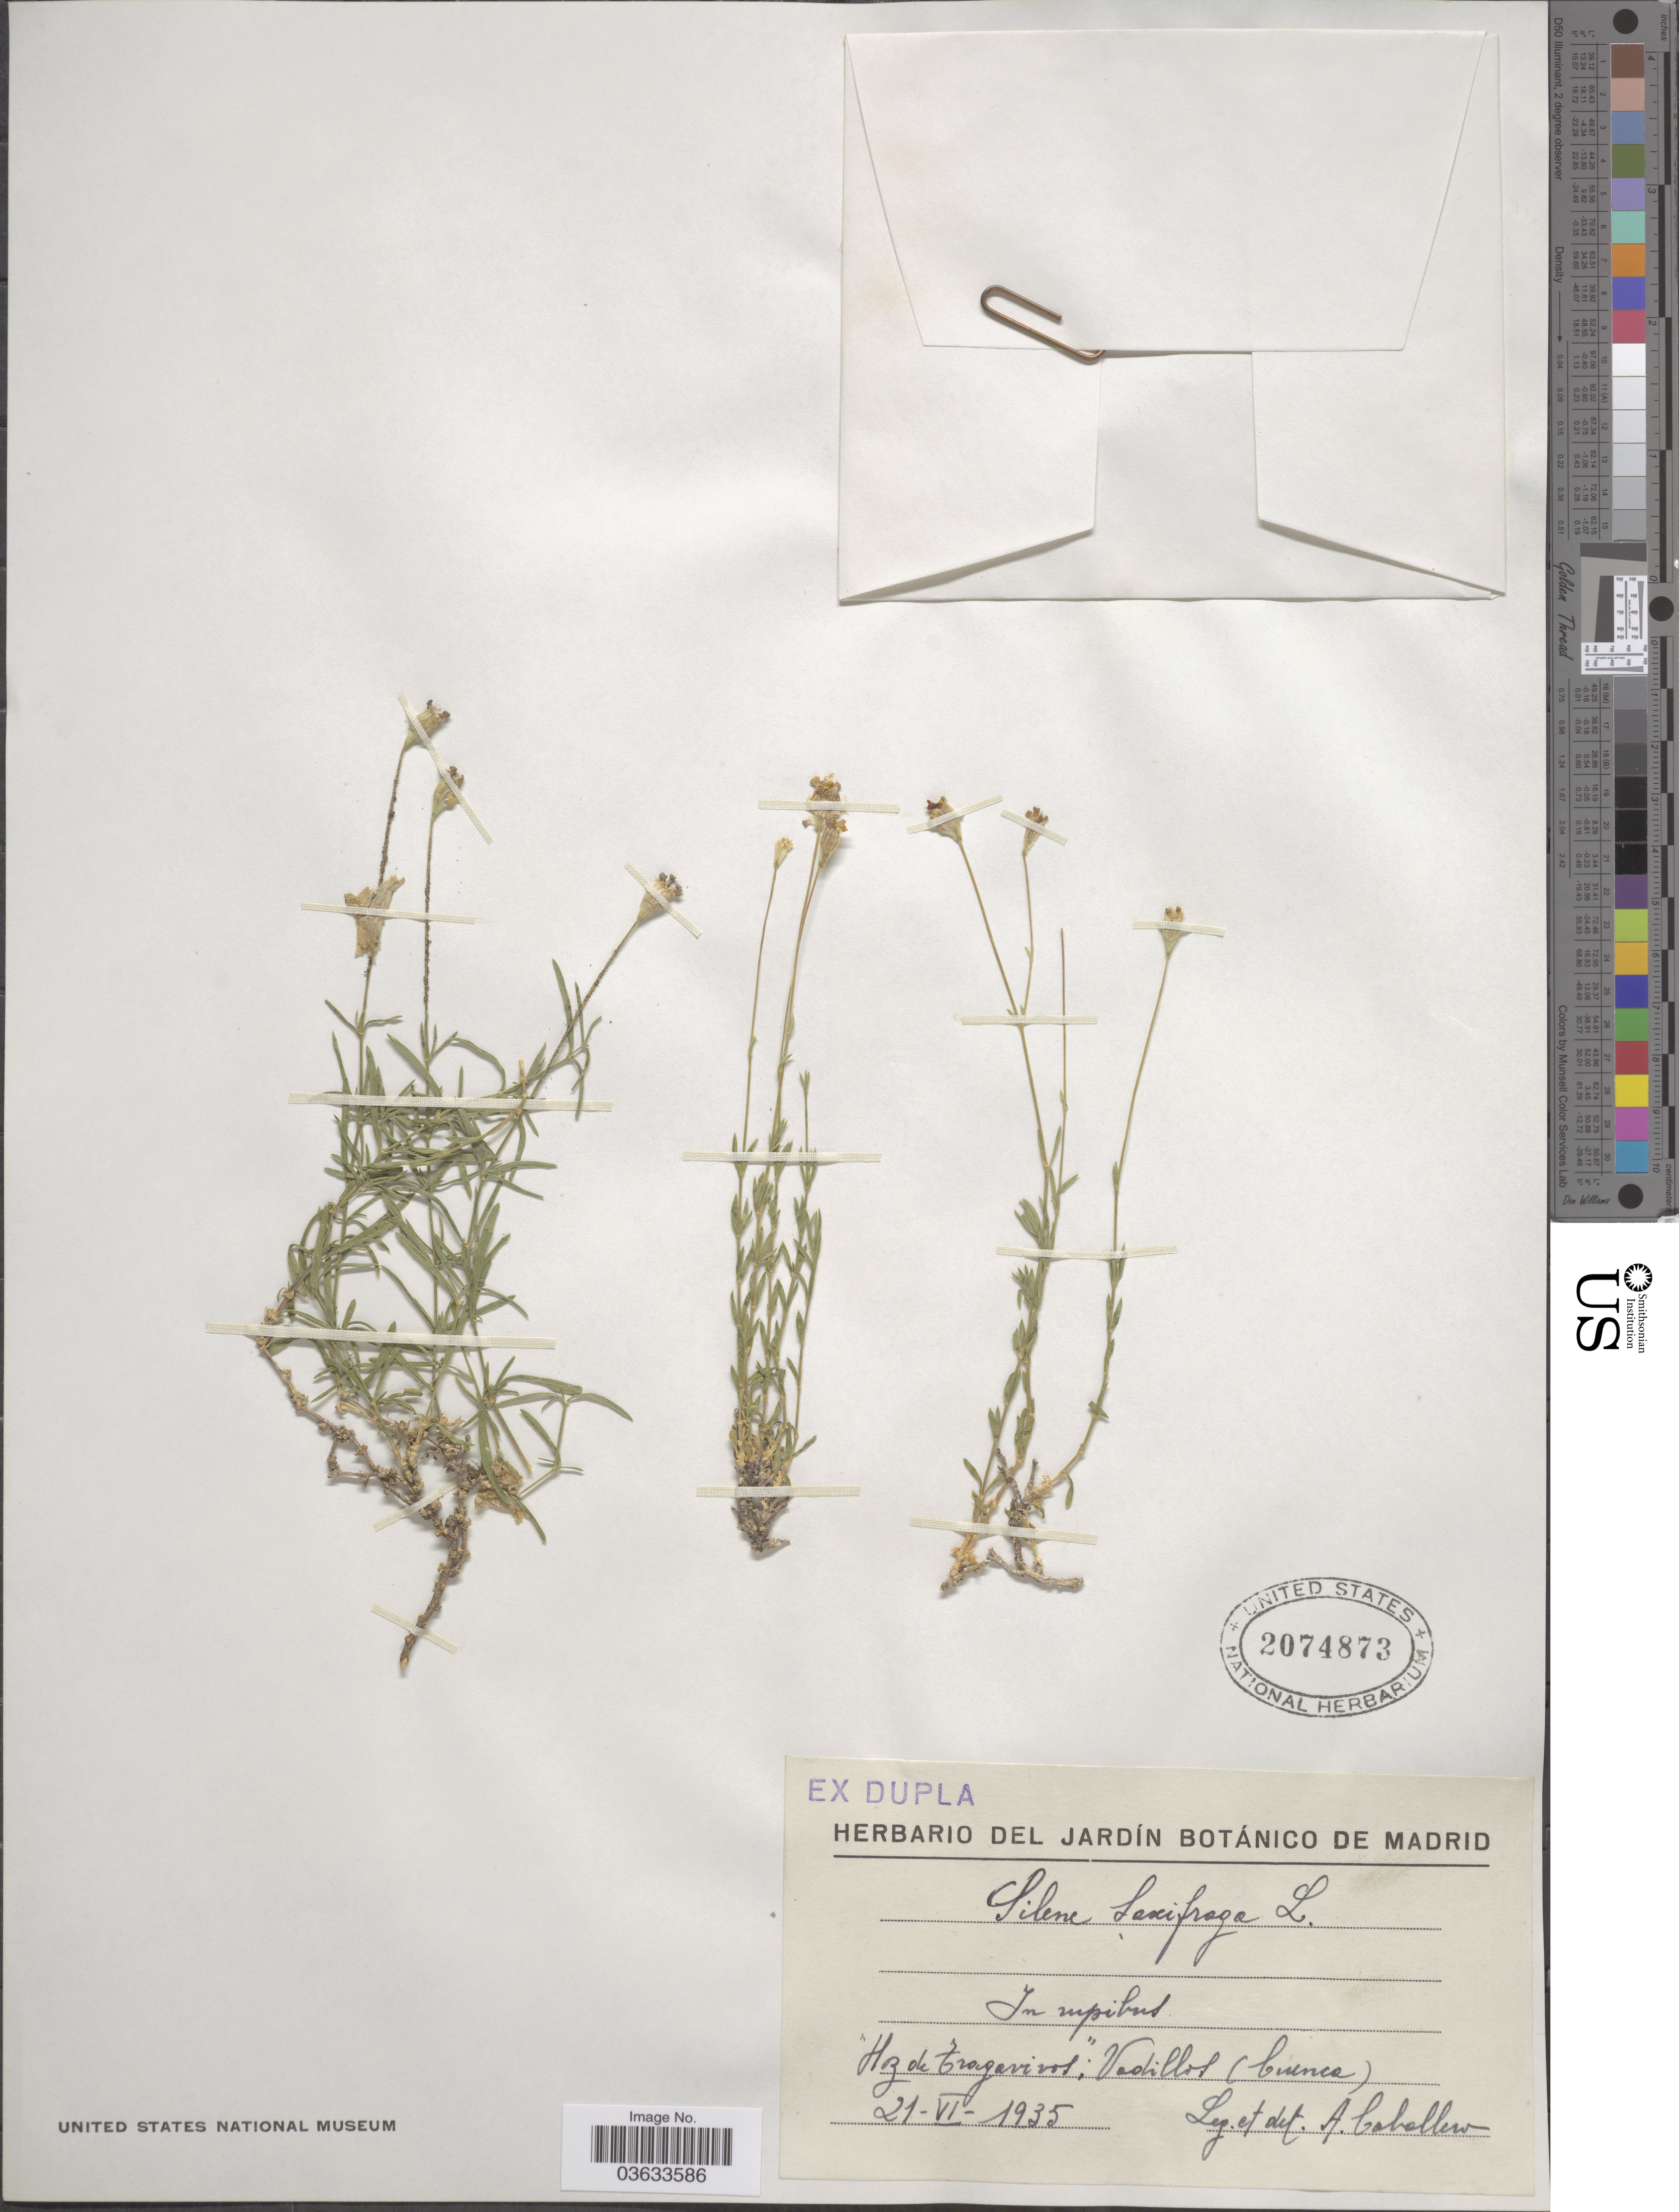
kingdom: Plantae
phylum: Tracheophyta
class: Magnoliopsida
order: Caryophyllales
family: Caryophyllaceae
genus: Silene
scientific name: Silene saxifraga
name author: L.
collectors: A. Caballero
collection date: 1935-06-21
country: Spain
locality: Hoz de Tragavivos: Vadillos.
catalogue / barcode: US 2074873